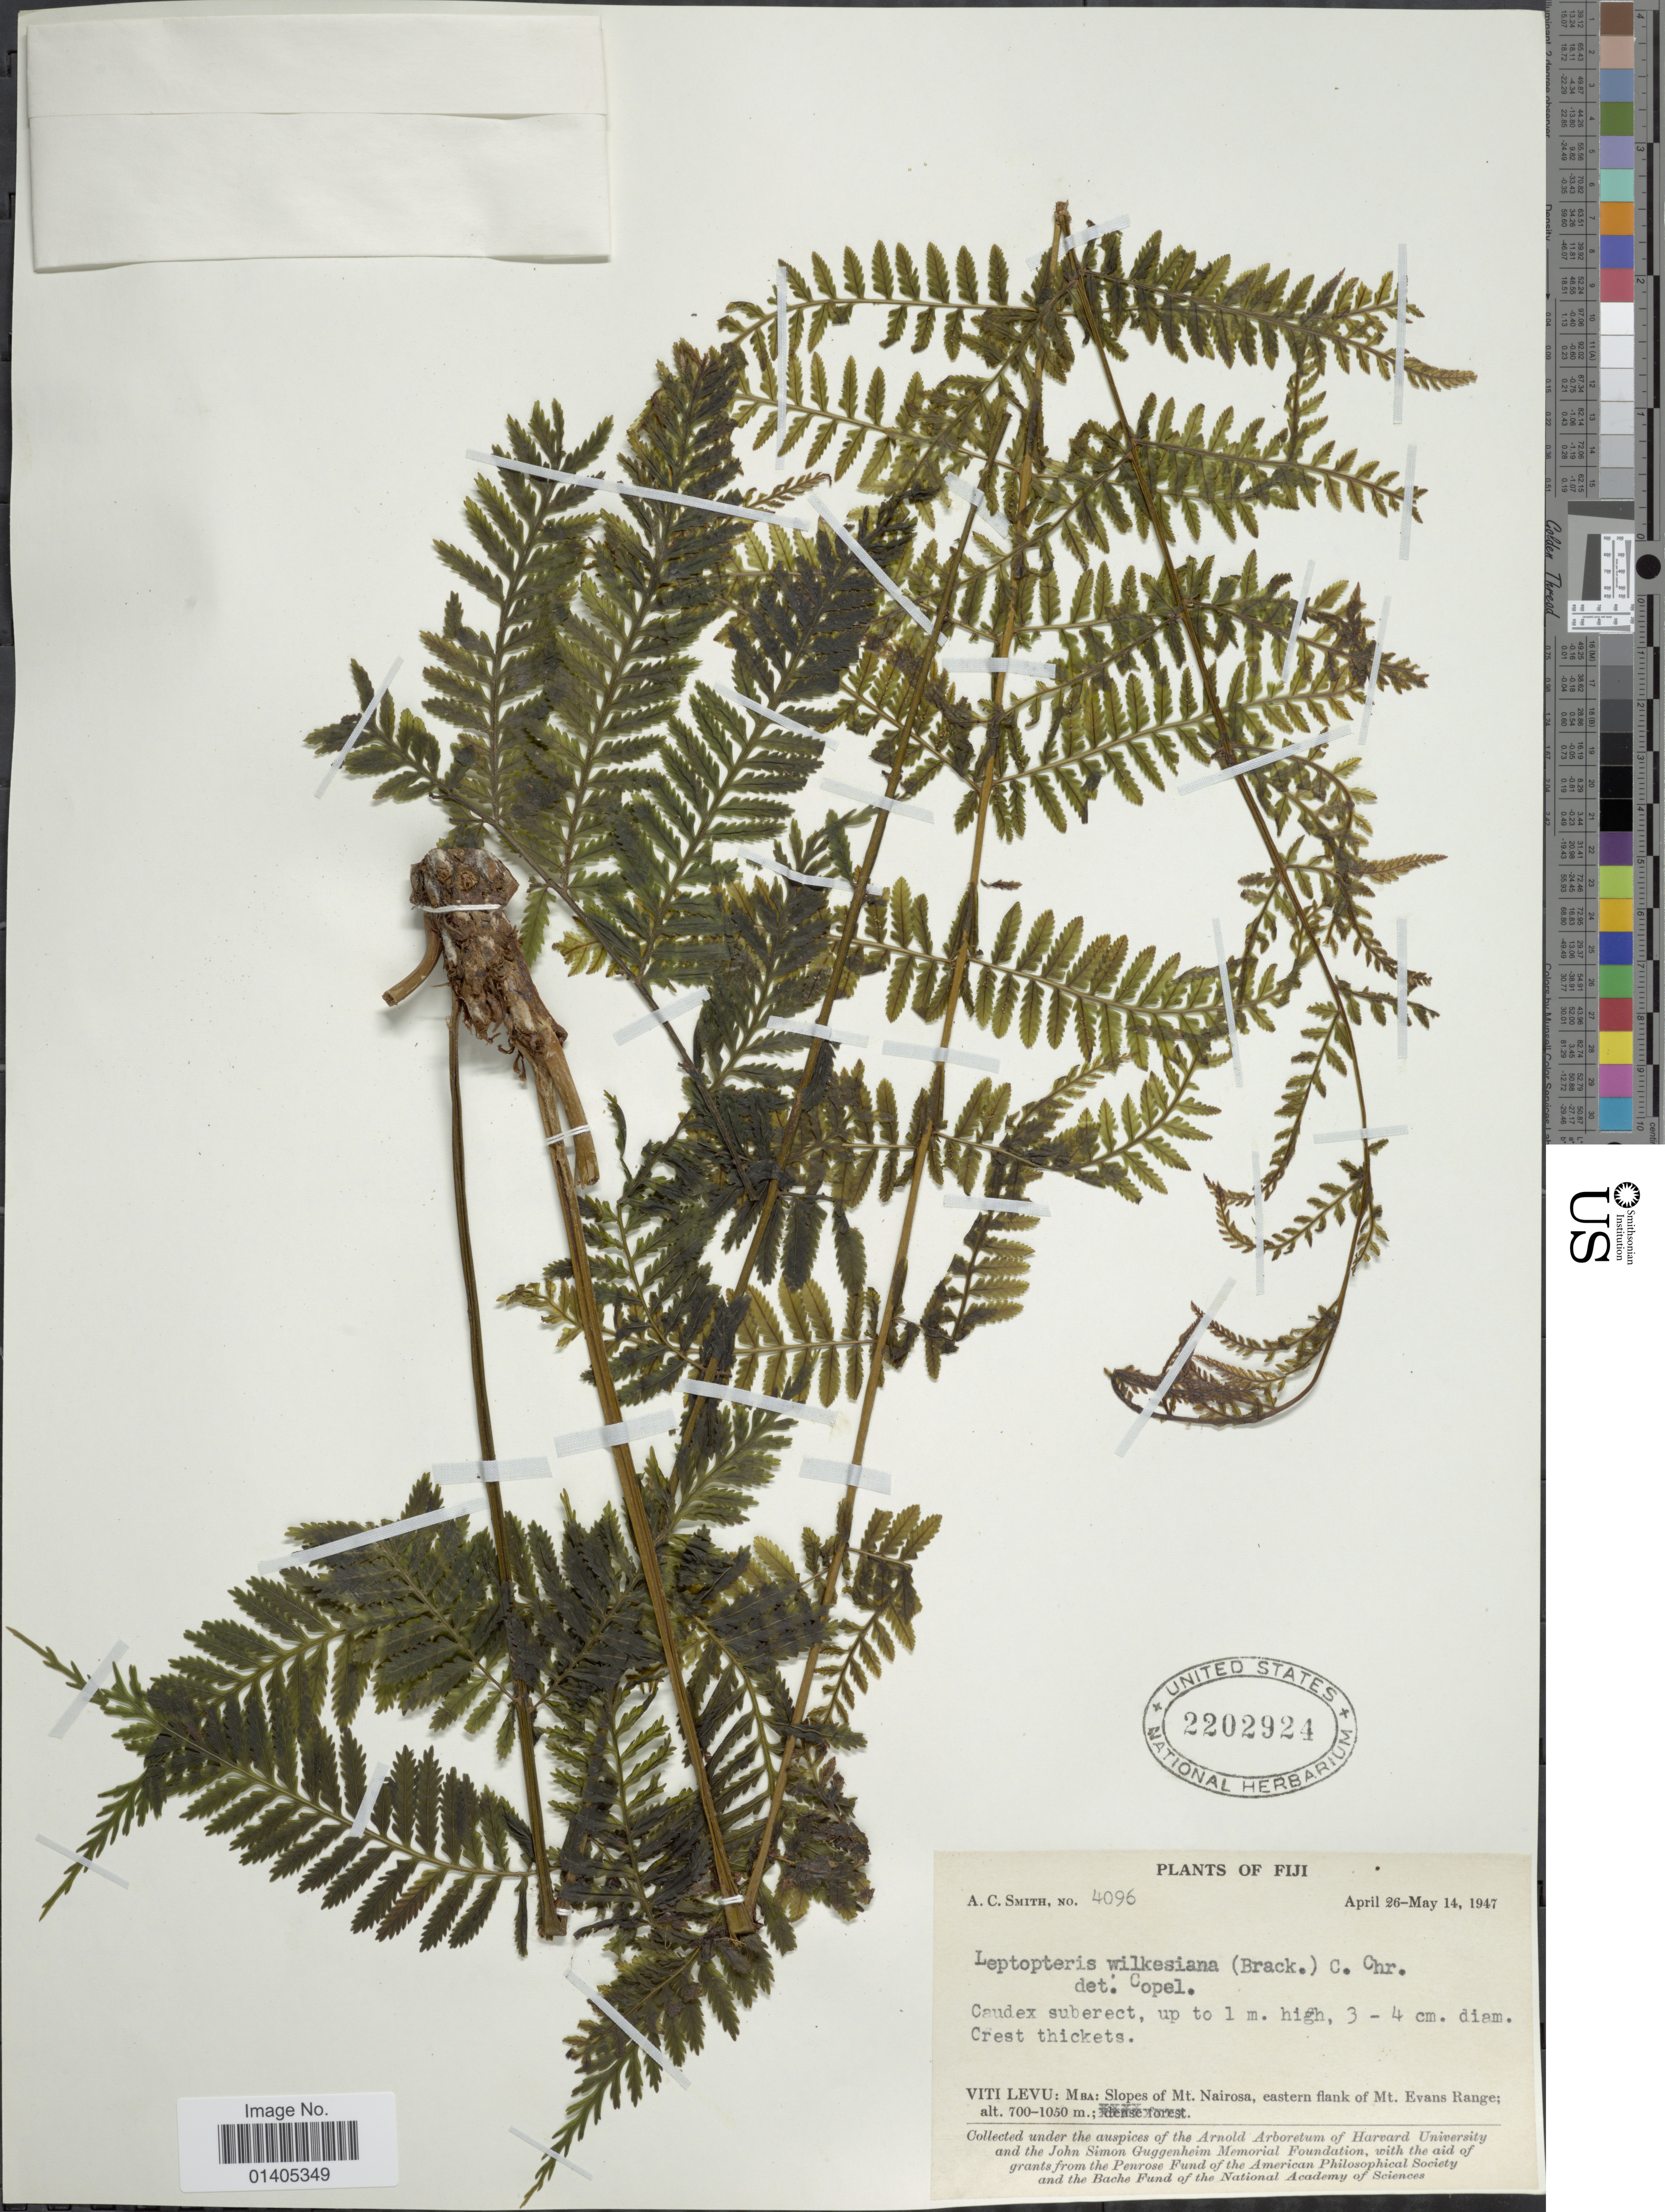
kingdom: Plantae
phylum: Tracheophyta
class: Polypodiopsida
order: Osmundales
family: Osmundaceae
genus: Leptopteris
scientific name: Leptopteris wilkesiana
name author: (Brack.) Christ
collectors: A. C. Smith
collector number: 4096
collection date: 1947-04-26/1947-05-14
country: Fiji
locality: Viti Levu: Mba: Slopes of Mt Nairosa, eastern flank of Mt Evans Range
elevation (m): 700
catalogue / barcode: US 2202924